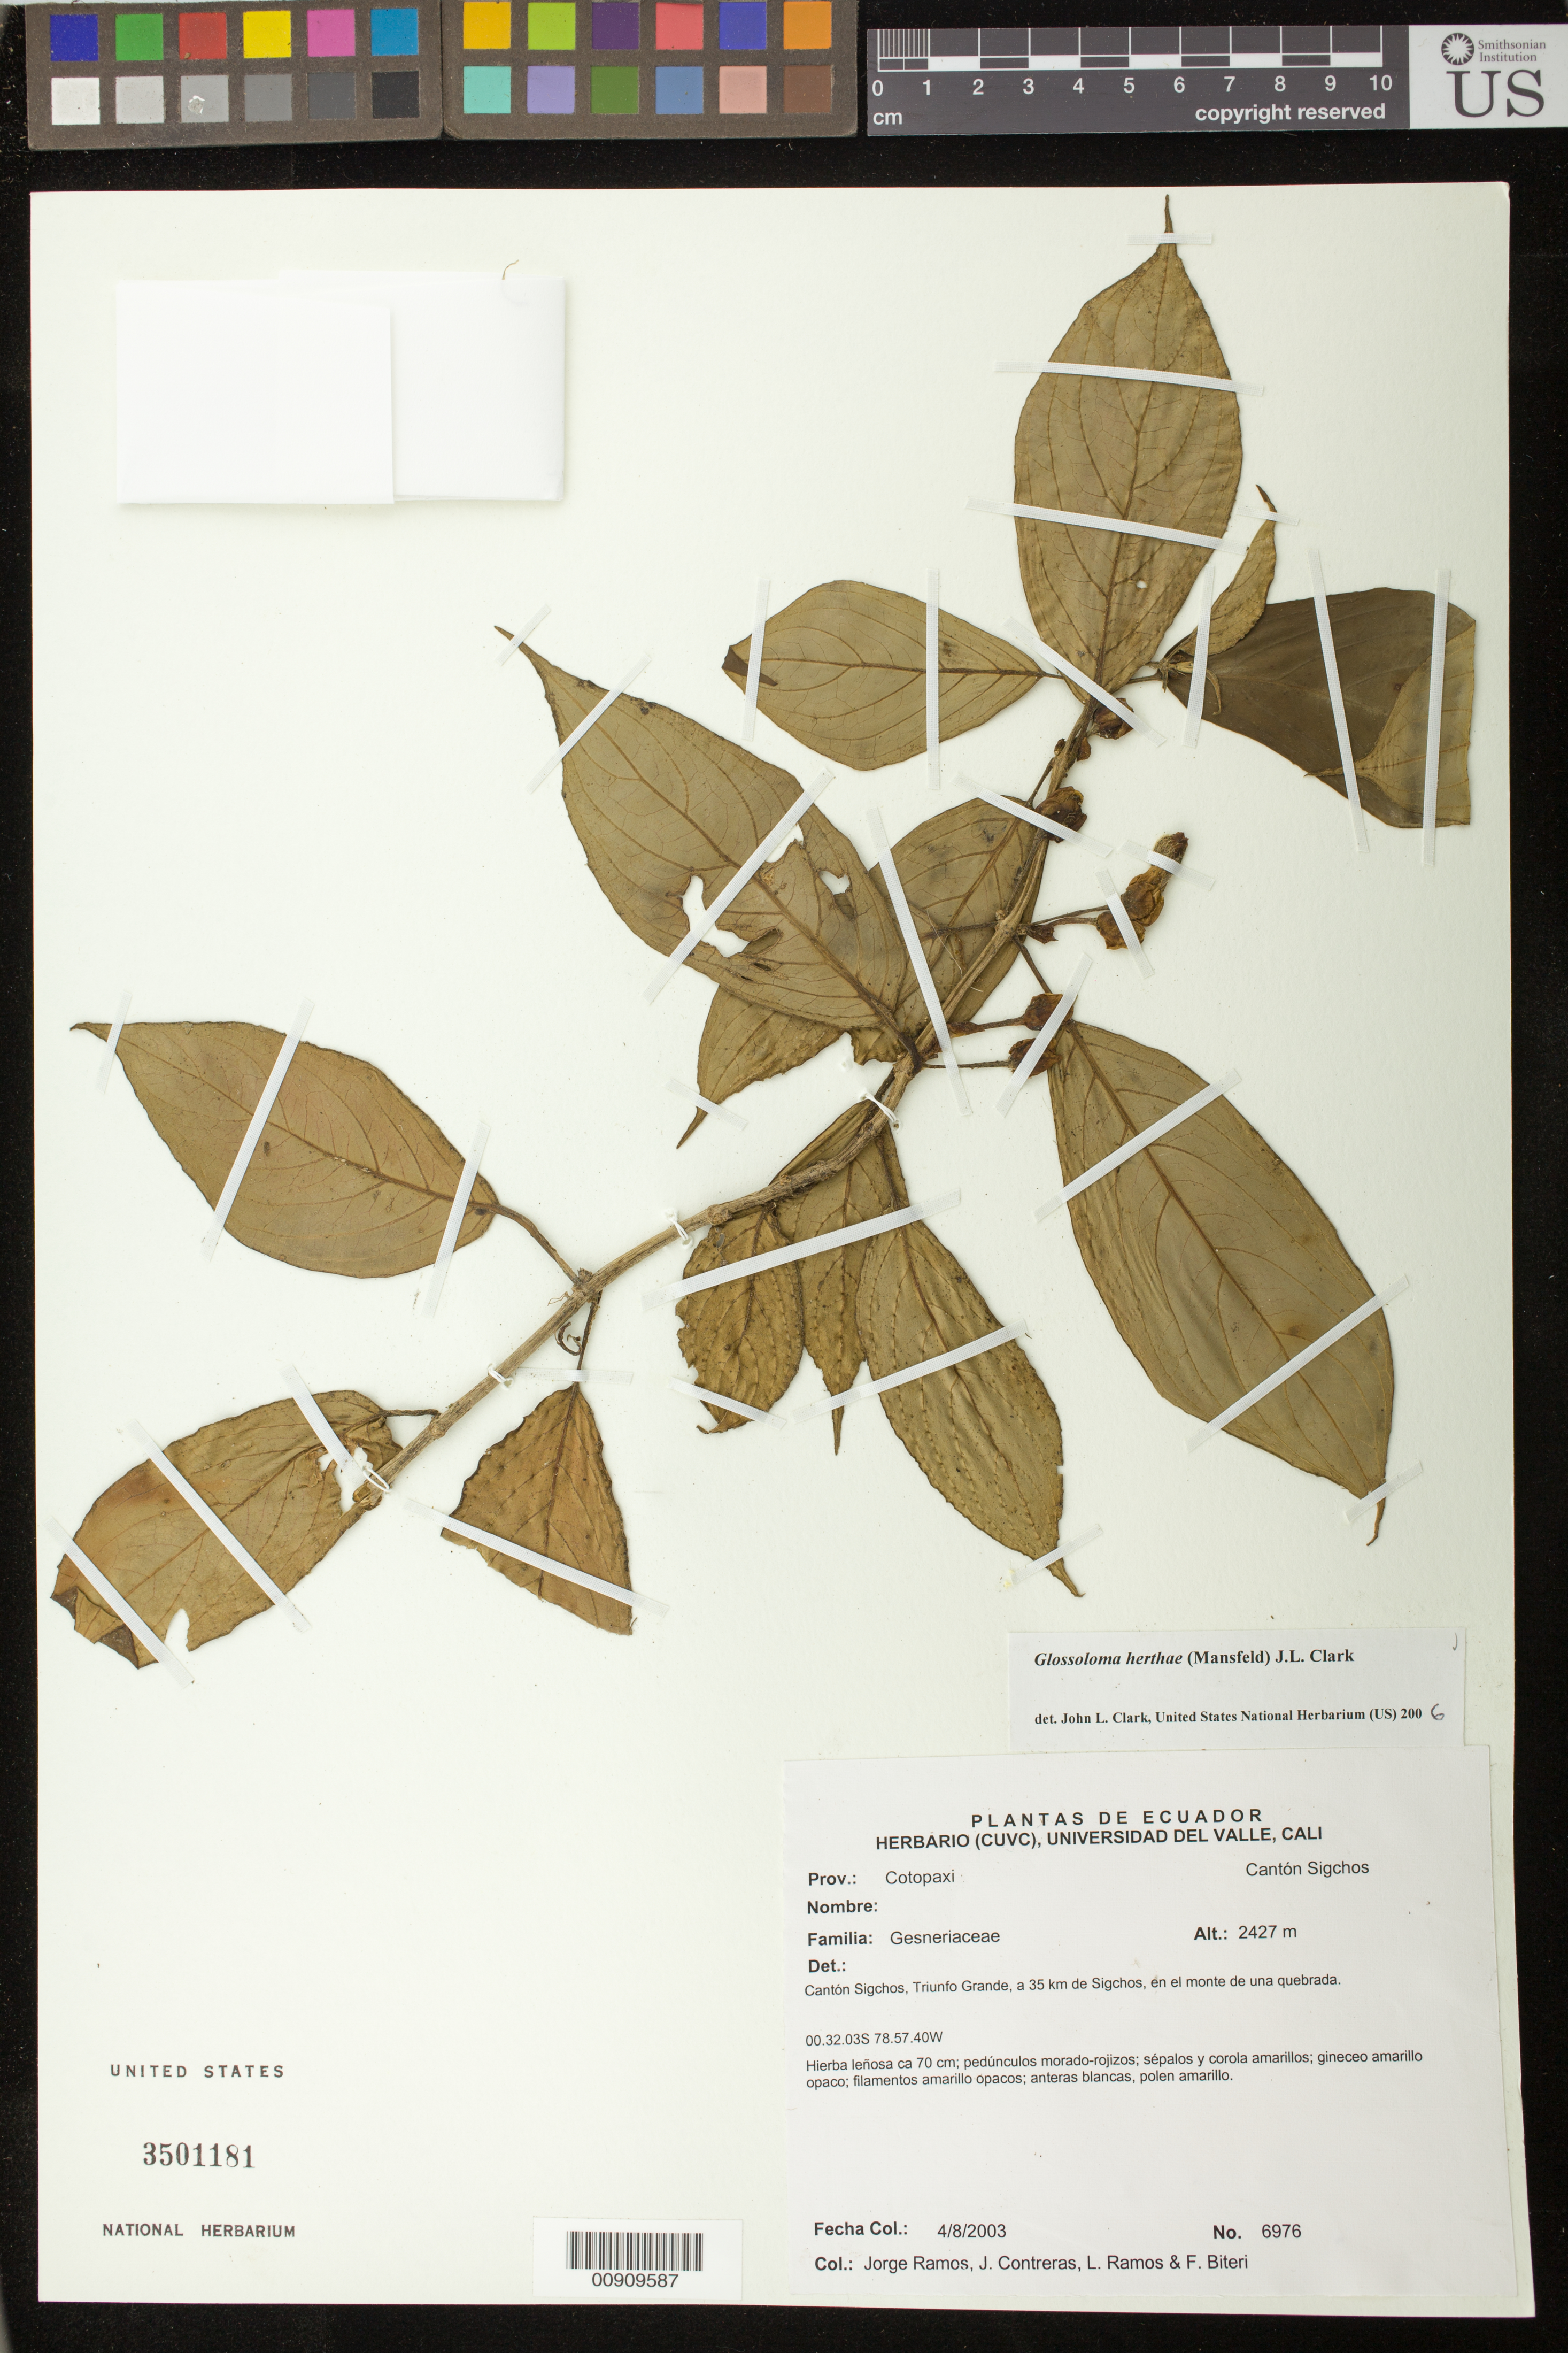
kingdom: Plantae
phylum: Tracheophyta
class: Magnoliopsida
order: Lamiales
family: Gesneriaceae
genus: Glossoloma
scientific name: Glossoloma herthae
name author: (Mansf.) J.L. Clark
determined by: Clark, J. L., (SEL), The Marie Selby Botanical Garden (UNITED STATES)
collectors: J. Ramos, J. Contreras, L. Ramos & F. Biteri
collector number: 6976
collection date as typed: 04 Aug 2003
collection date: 2003-08-04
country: Ecuador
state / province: Cotopaxi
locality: Cantón Sigchos, Triunfo Grande, a 35 km de Sigchos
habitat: En el monte de una quebrada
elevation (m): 2427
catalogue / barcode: US 3501181